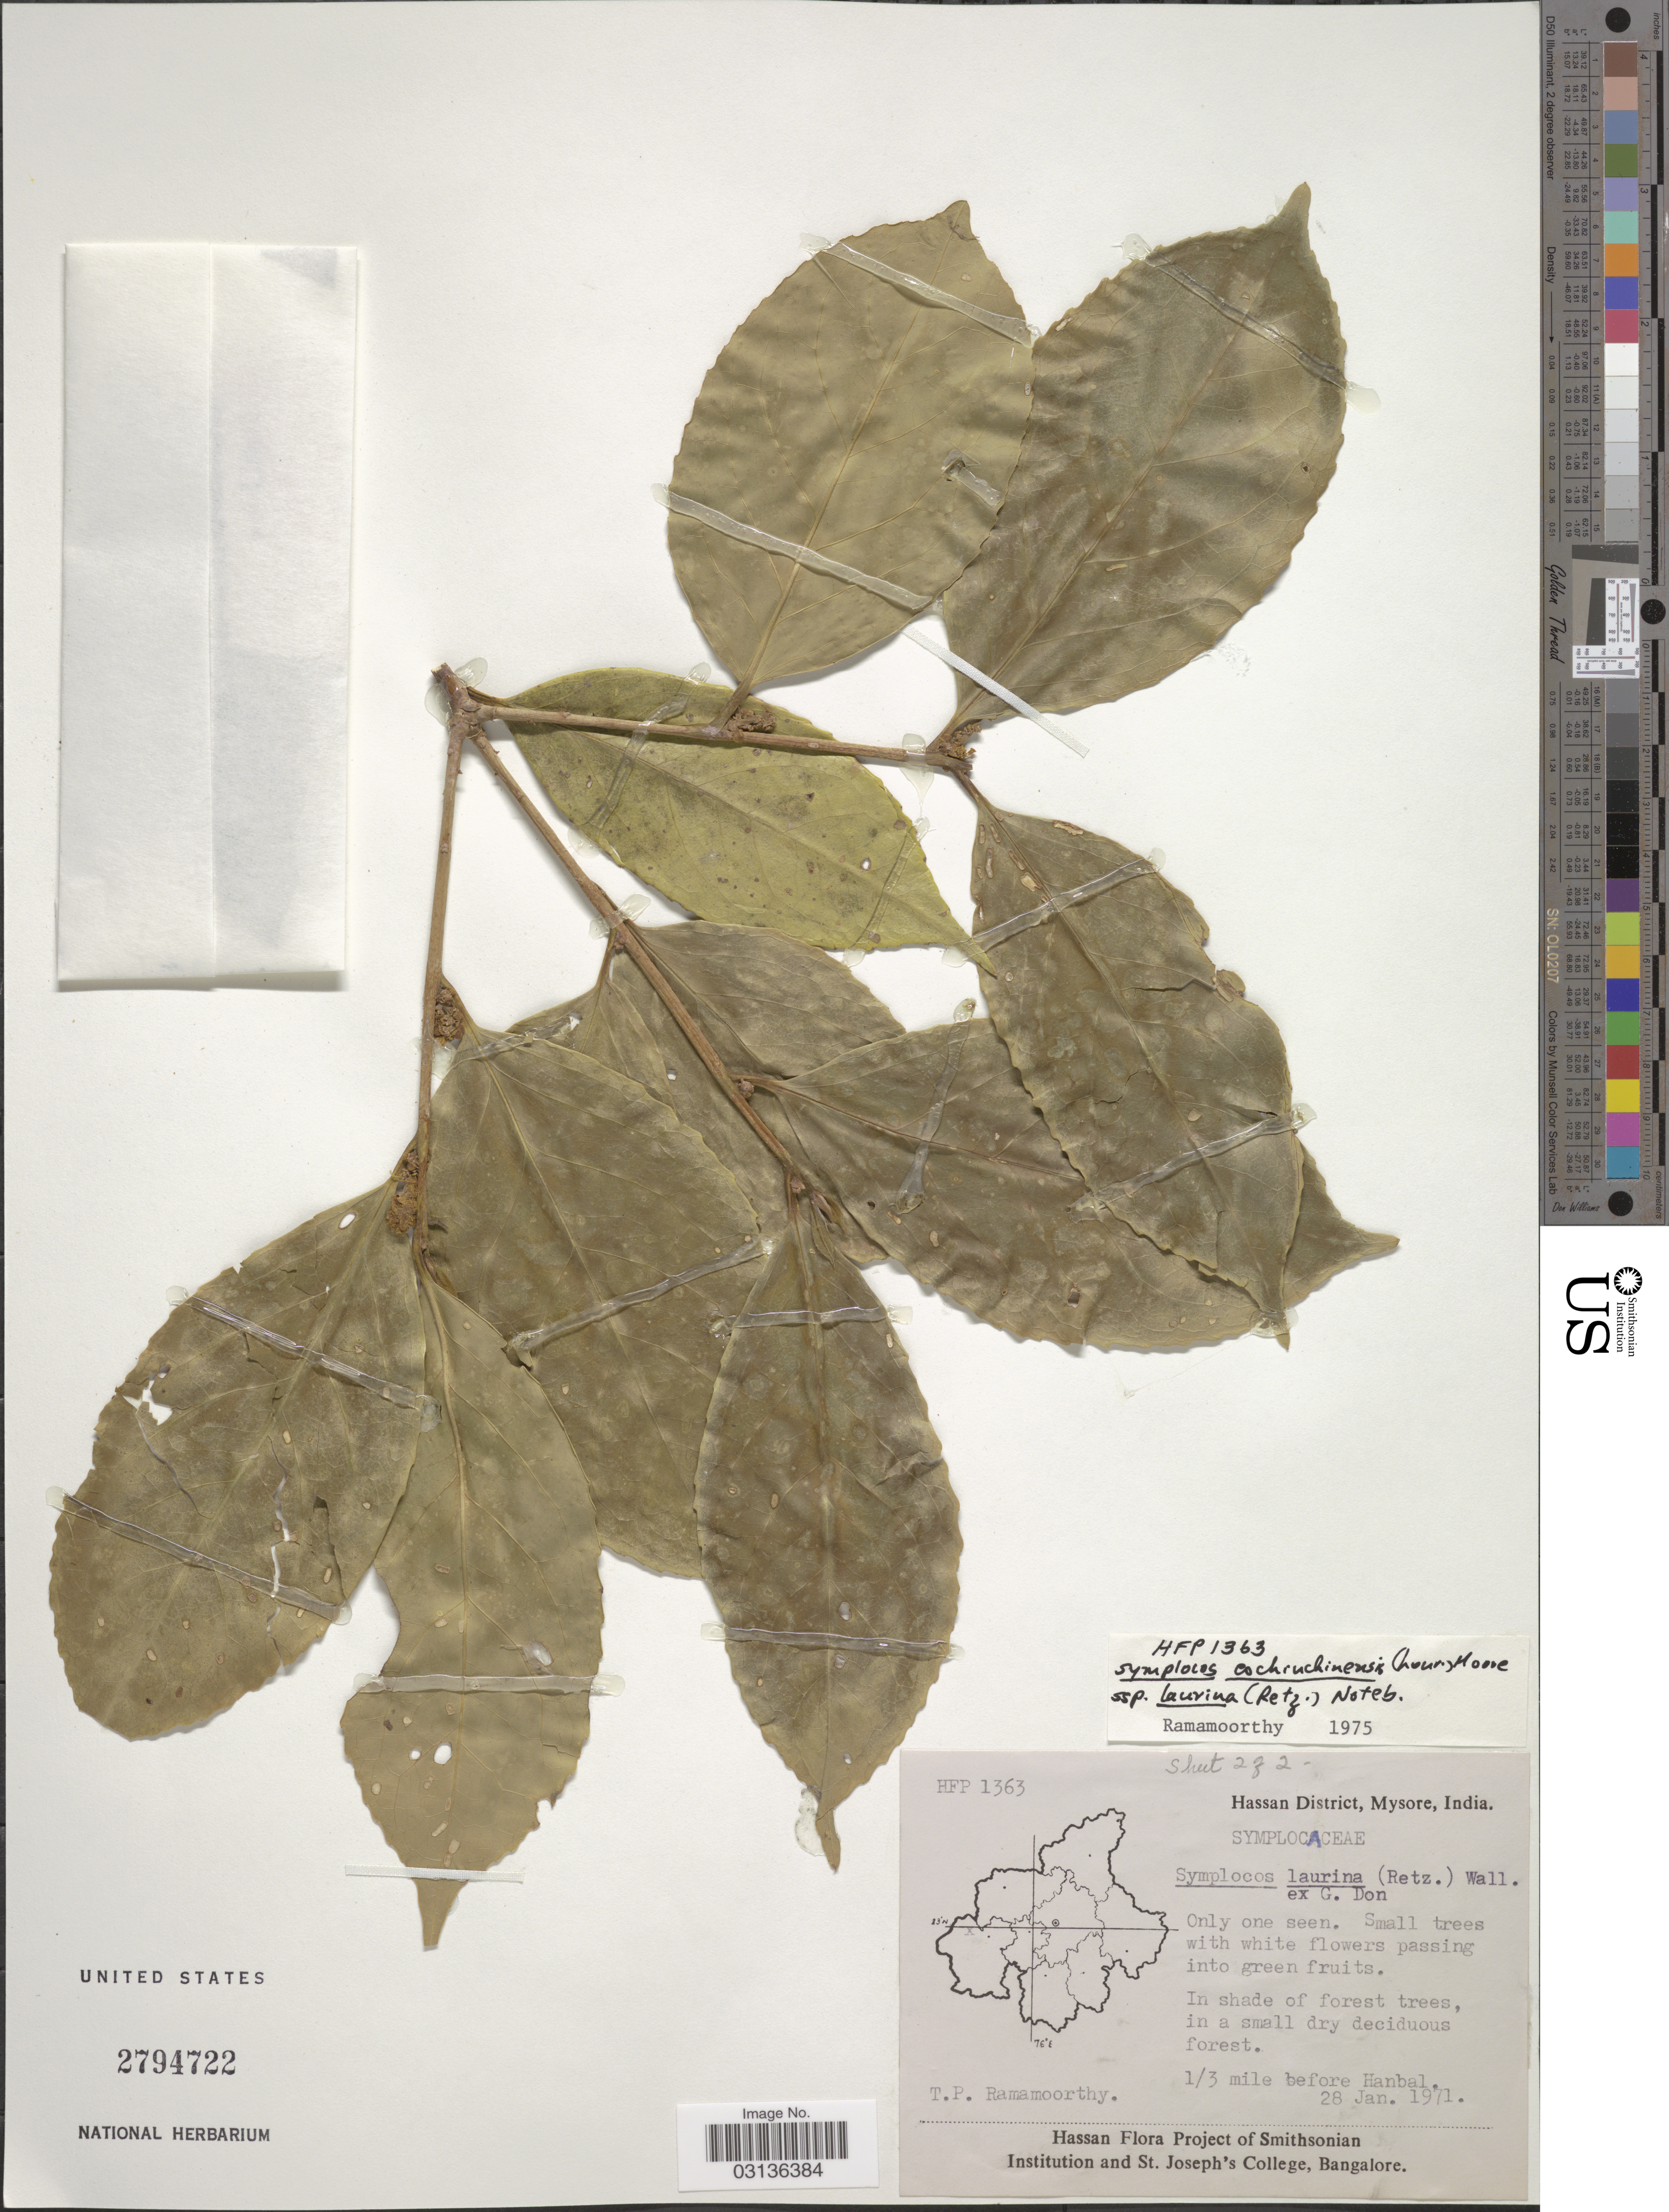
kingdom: Plantae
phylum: Tracheophyta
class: Magnoliopsida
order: Ericales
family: Symplocaceae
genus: Symplocos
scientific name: Symplocos cochinchinensis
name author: (Lour.) S. Moore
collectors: T. P. Ramamoorthy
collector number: HFP1363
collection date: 1971-01-28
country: India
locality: Hassan District, Mysore. 1/3 mile before Hanbal.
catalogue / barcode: US 2794722